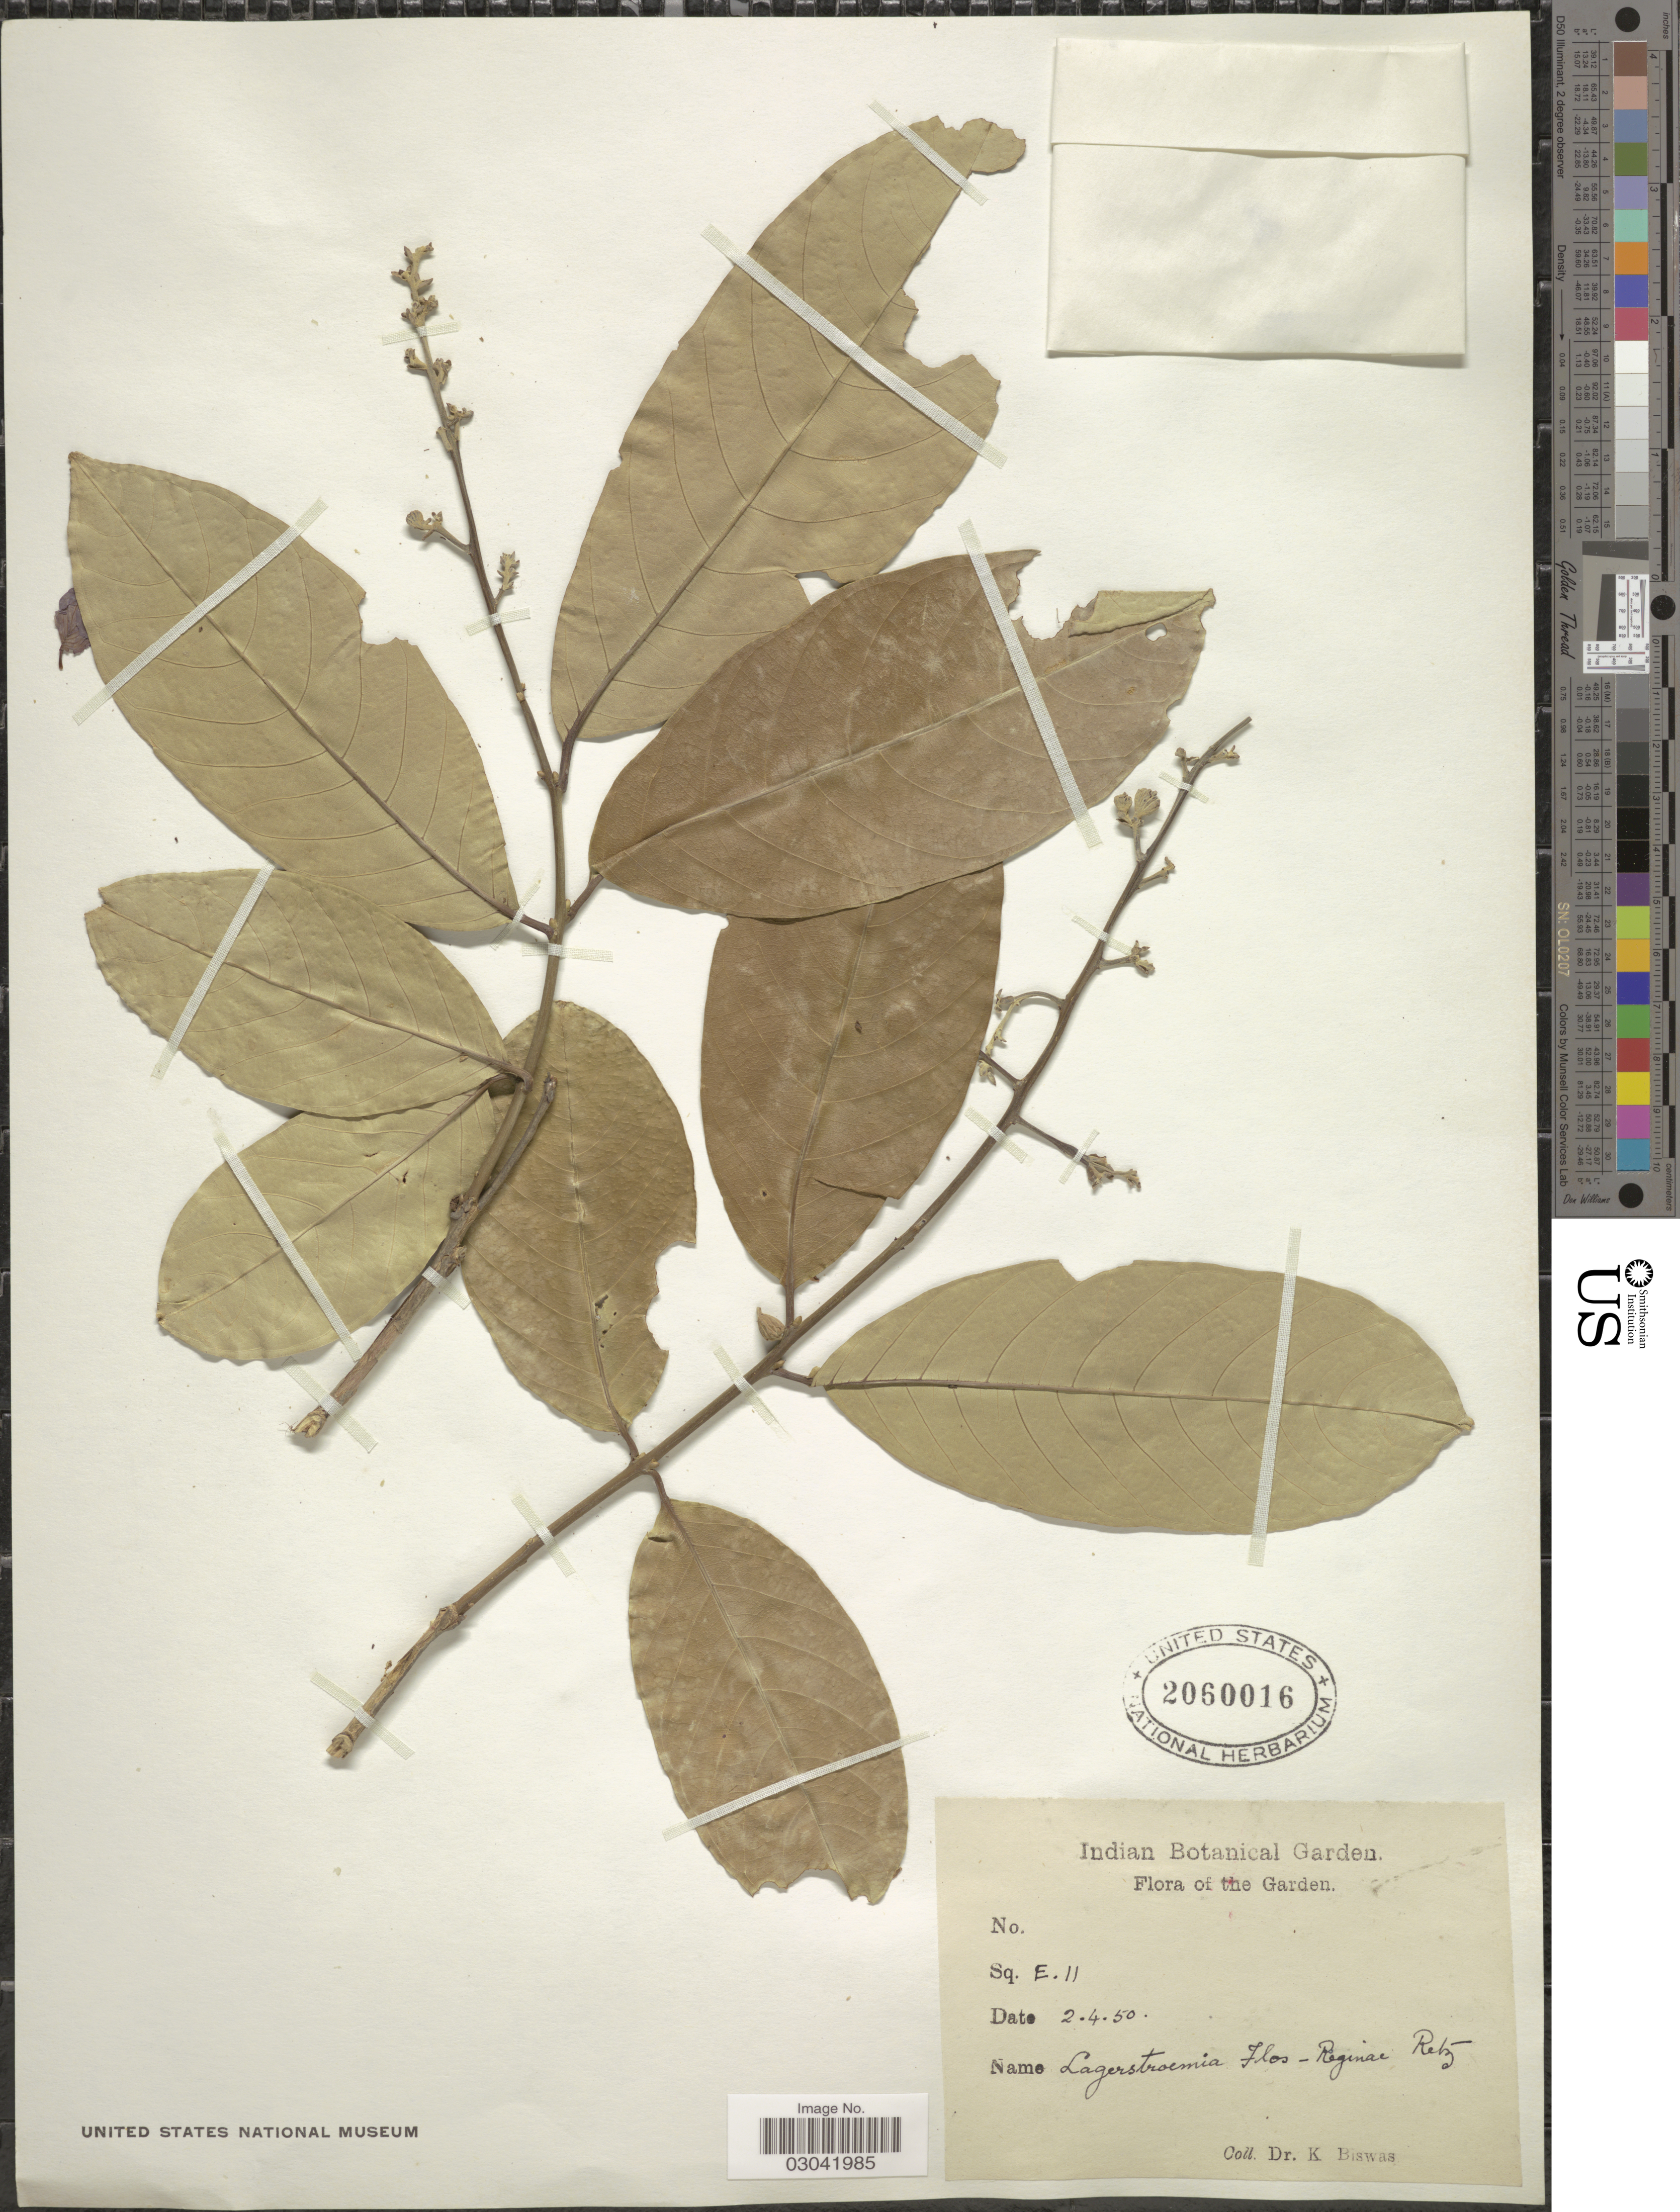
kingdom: Plantae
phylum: Tracheophyta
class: Magnoliopsida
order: Myrtales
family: Lythraceae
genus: Lagerstroemia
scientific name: Lagerstroemia flos-reginae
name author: Retz.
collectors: K. Biswas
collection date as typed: Transcribed d/m/y: 2/4/50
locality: The Garden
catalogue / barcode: US 2060016